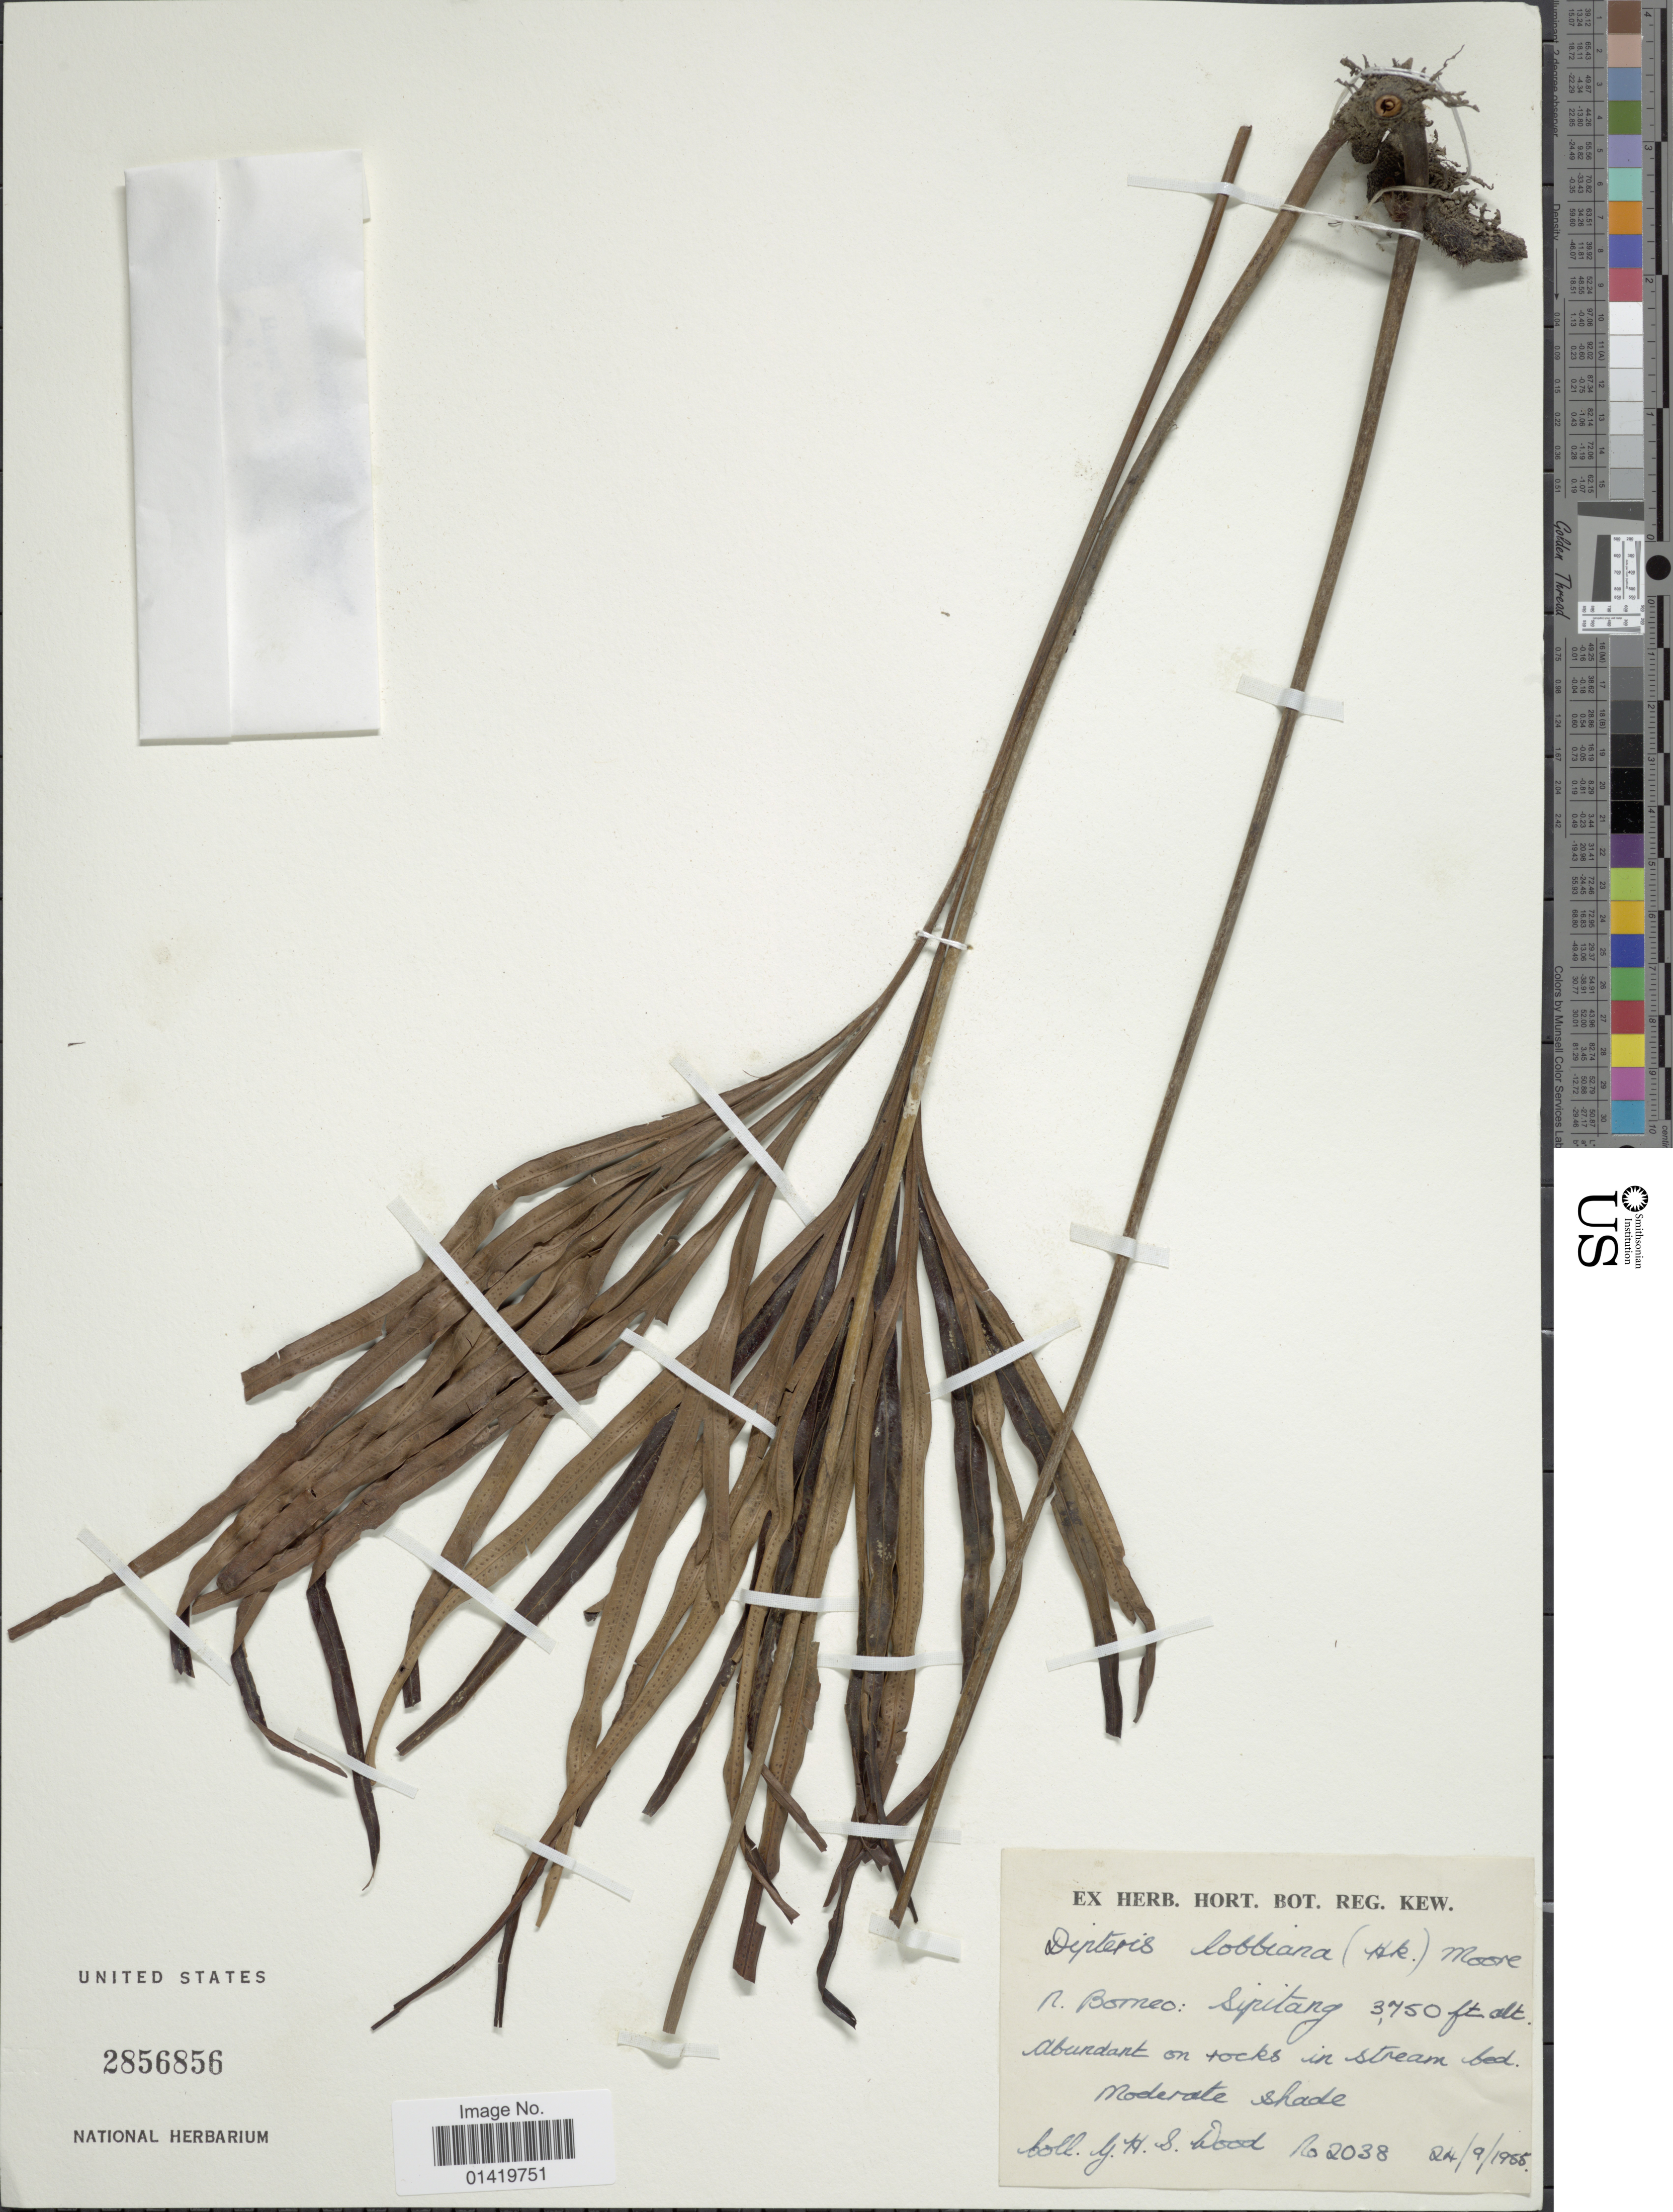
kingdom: Plantae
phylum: Tracheophyta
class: Polypodiopsida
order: Gleicheniales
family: Dipteridaceae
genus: Dipteris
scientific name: Dipteris lobbiana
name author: (Hook.) T. Moore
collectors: G. Wood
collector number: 2038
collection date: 1988-10-24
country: Malaysia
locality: N. Borneo: Sipitang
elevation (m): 1143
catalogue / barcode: US 2856856